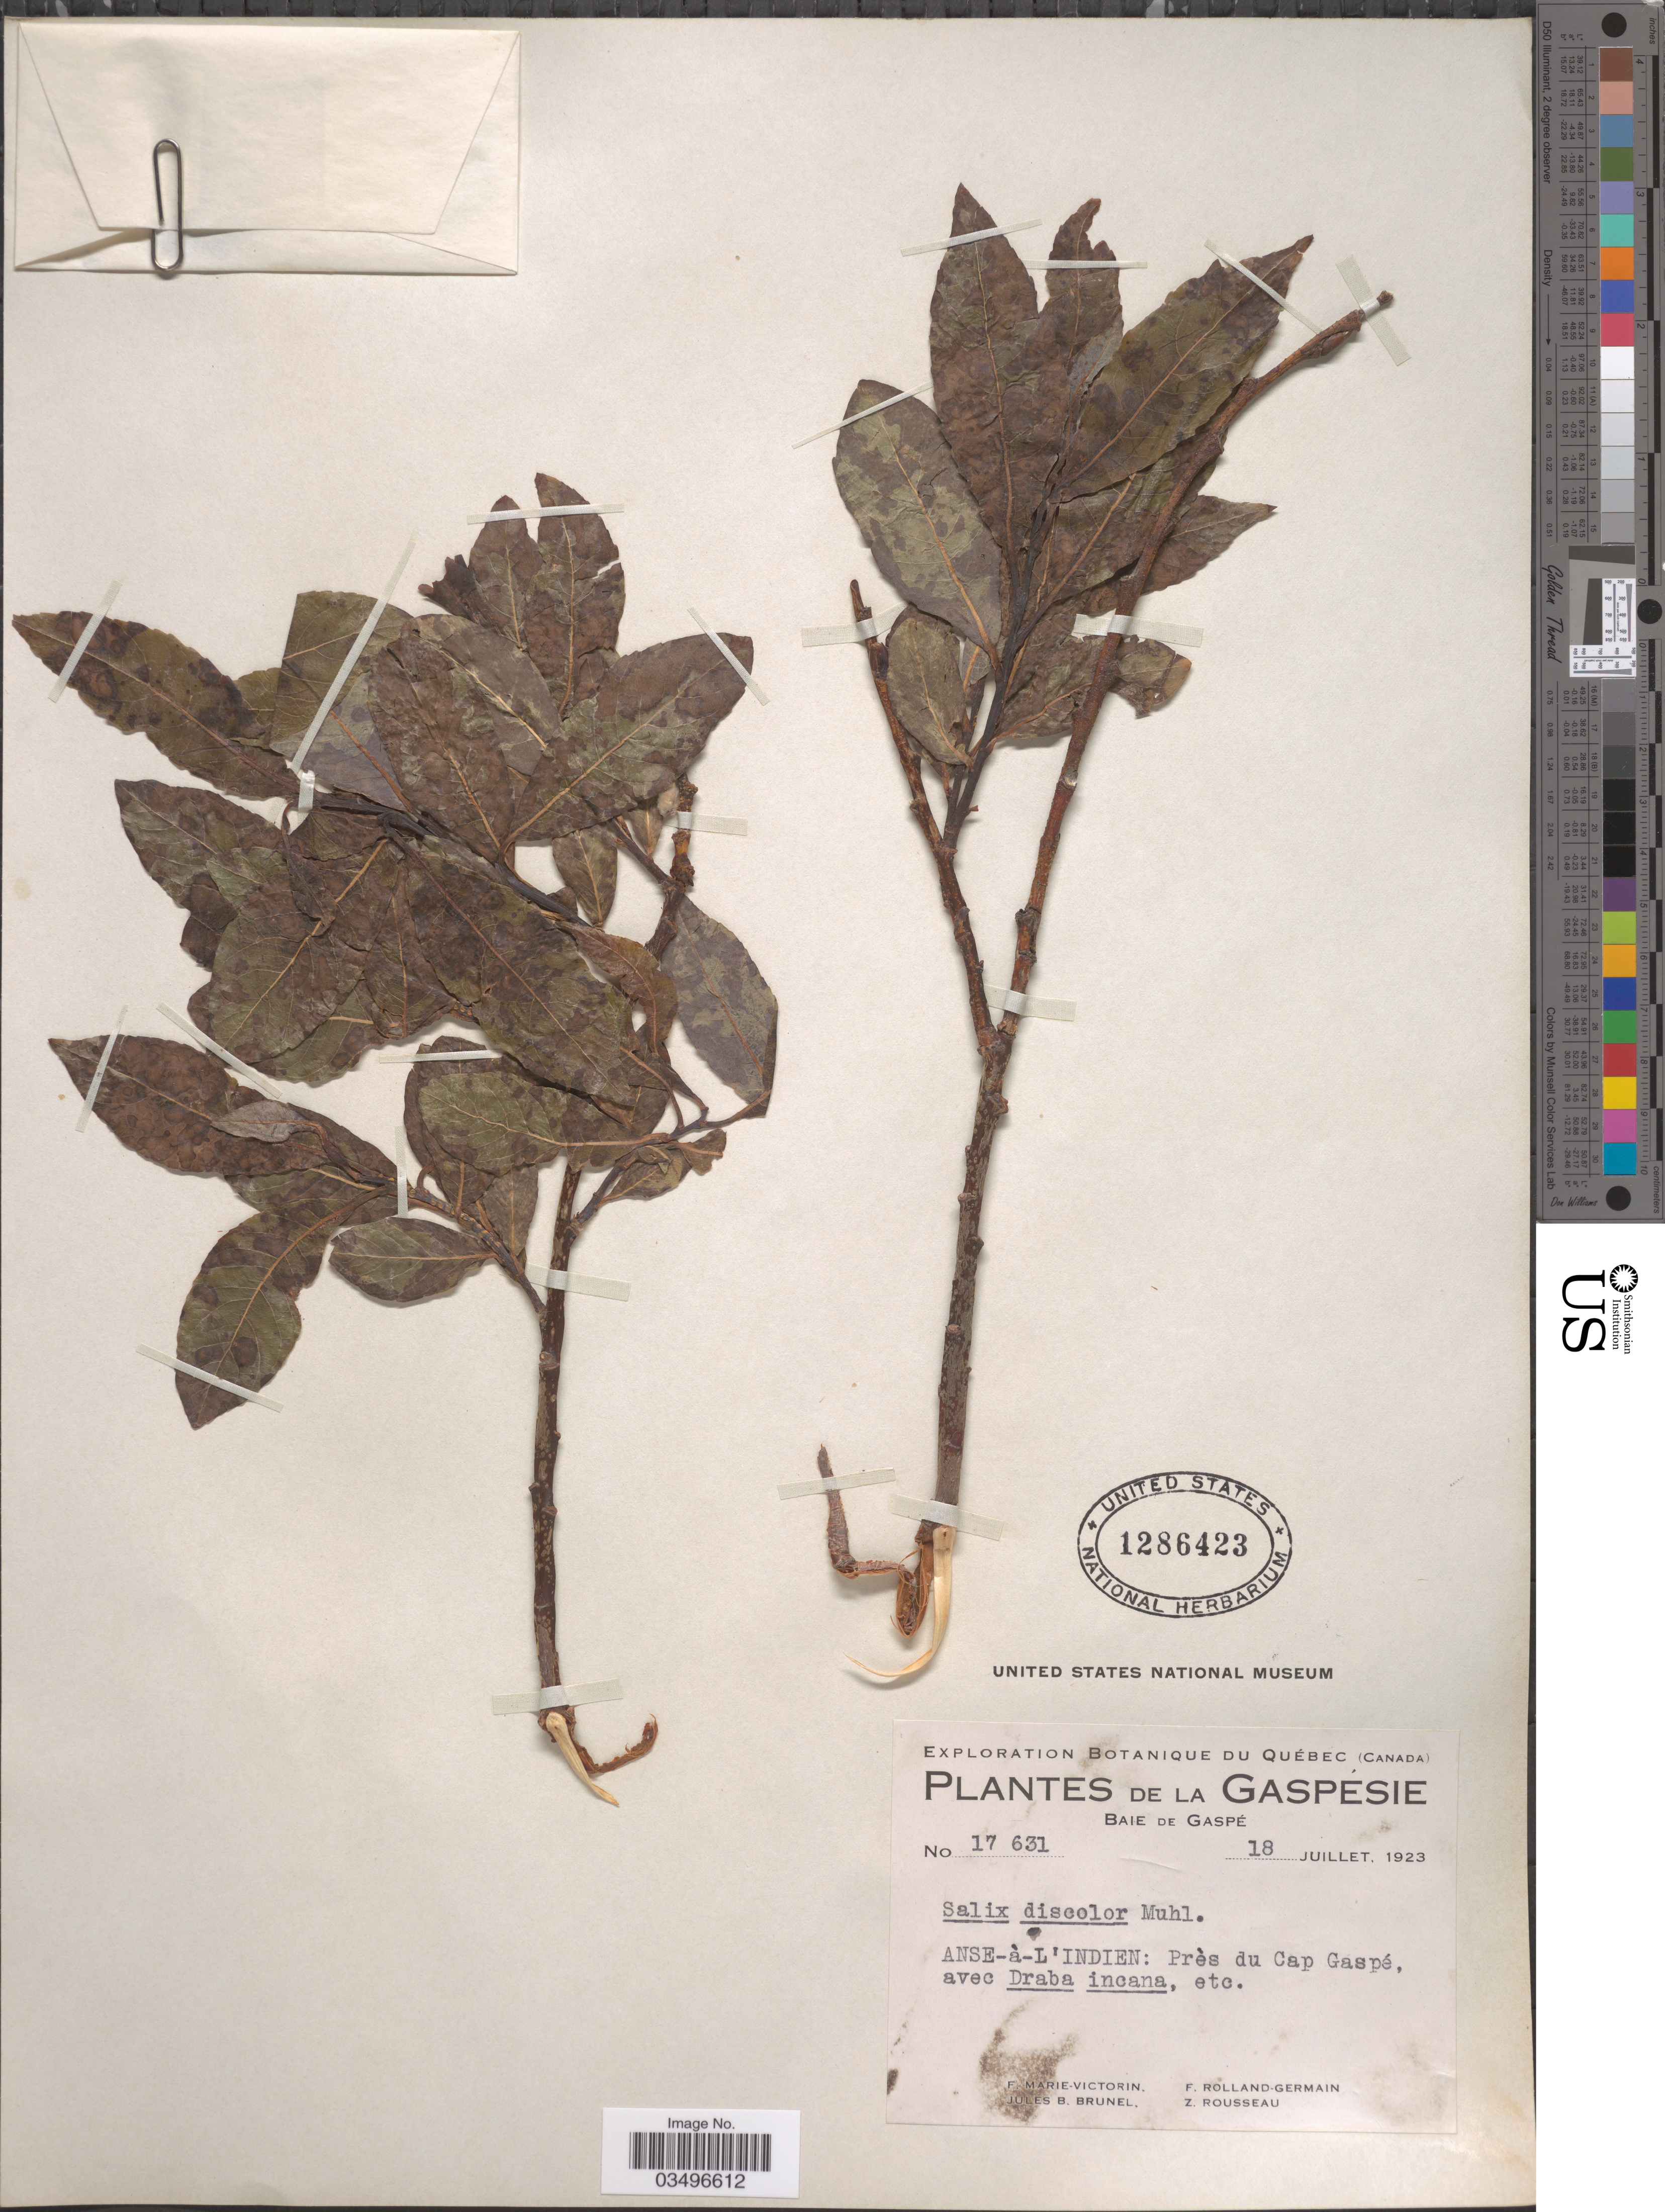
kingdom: Plantae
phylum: Tracheophyta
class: Magnoliopsida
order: Malpighiales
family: Salicaceae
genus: Salix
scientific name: Salix discolor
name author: Muhl.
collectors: F. Marie-Victorin, J. Brunel, Rolland-Germain & Z. Rousseau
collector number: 17631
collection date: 1923-07-18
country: Canada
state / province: Quebec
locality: De La Gaspésie. Baie de Gaspé. Anse-à-l'Indien: Près du Cap Gaspé.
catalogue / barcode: US 1286423